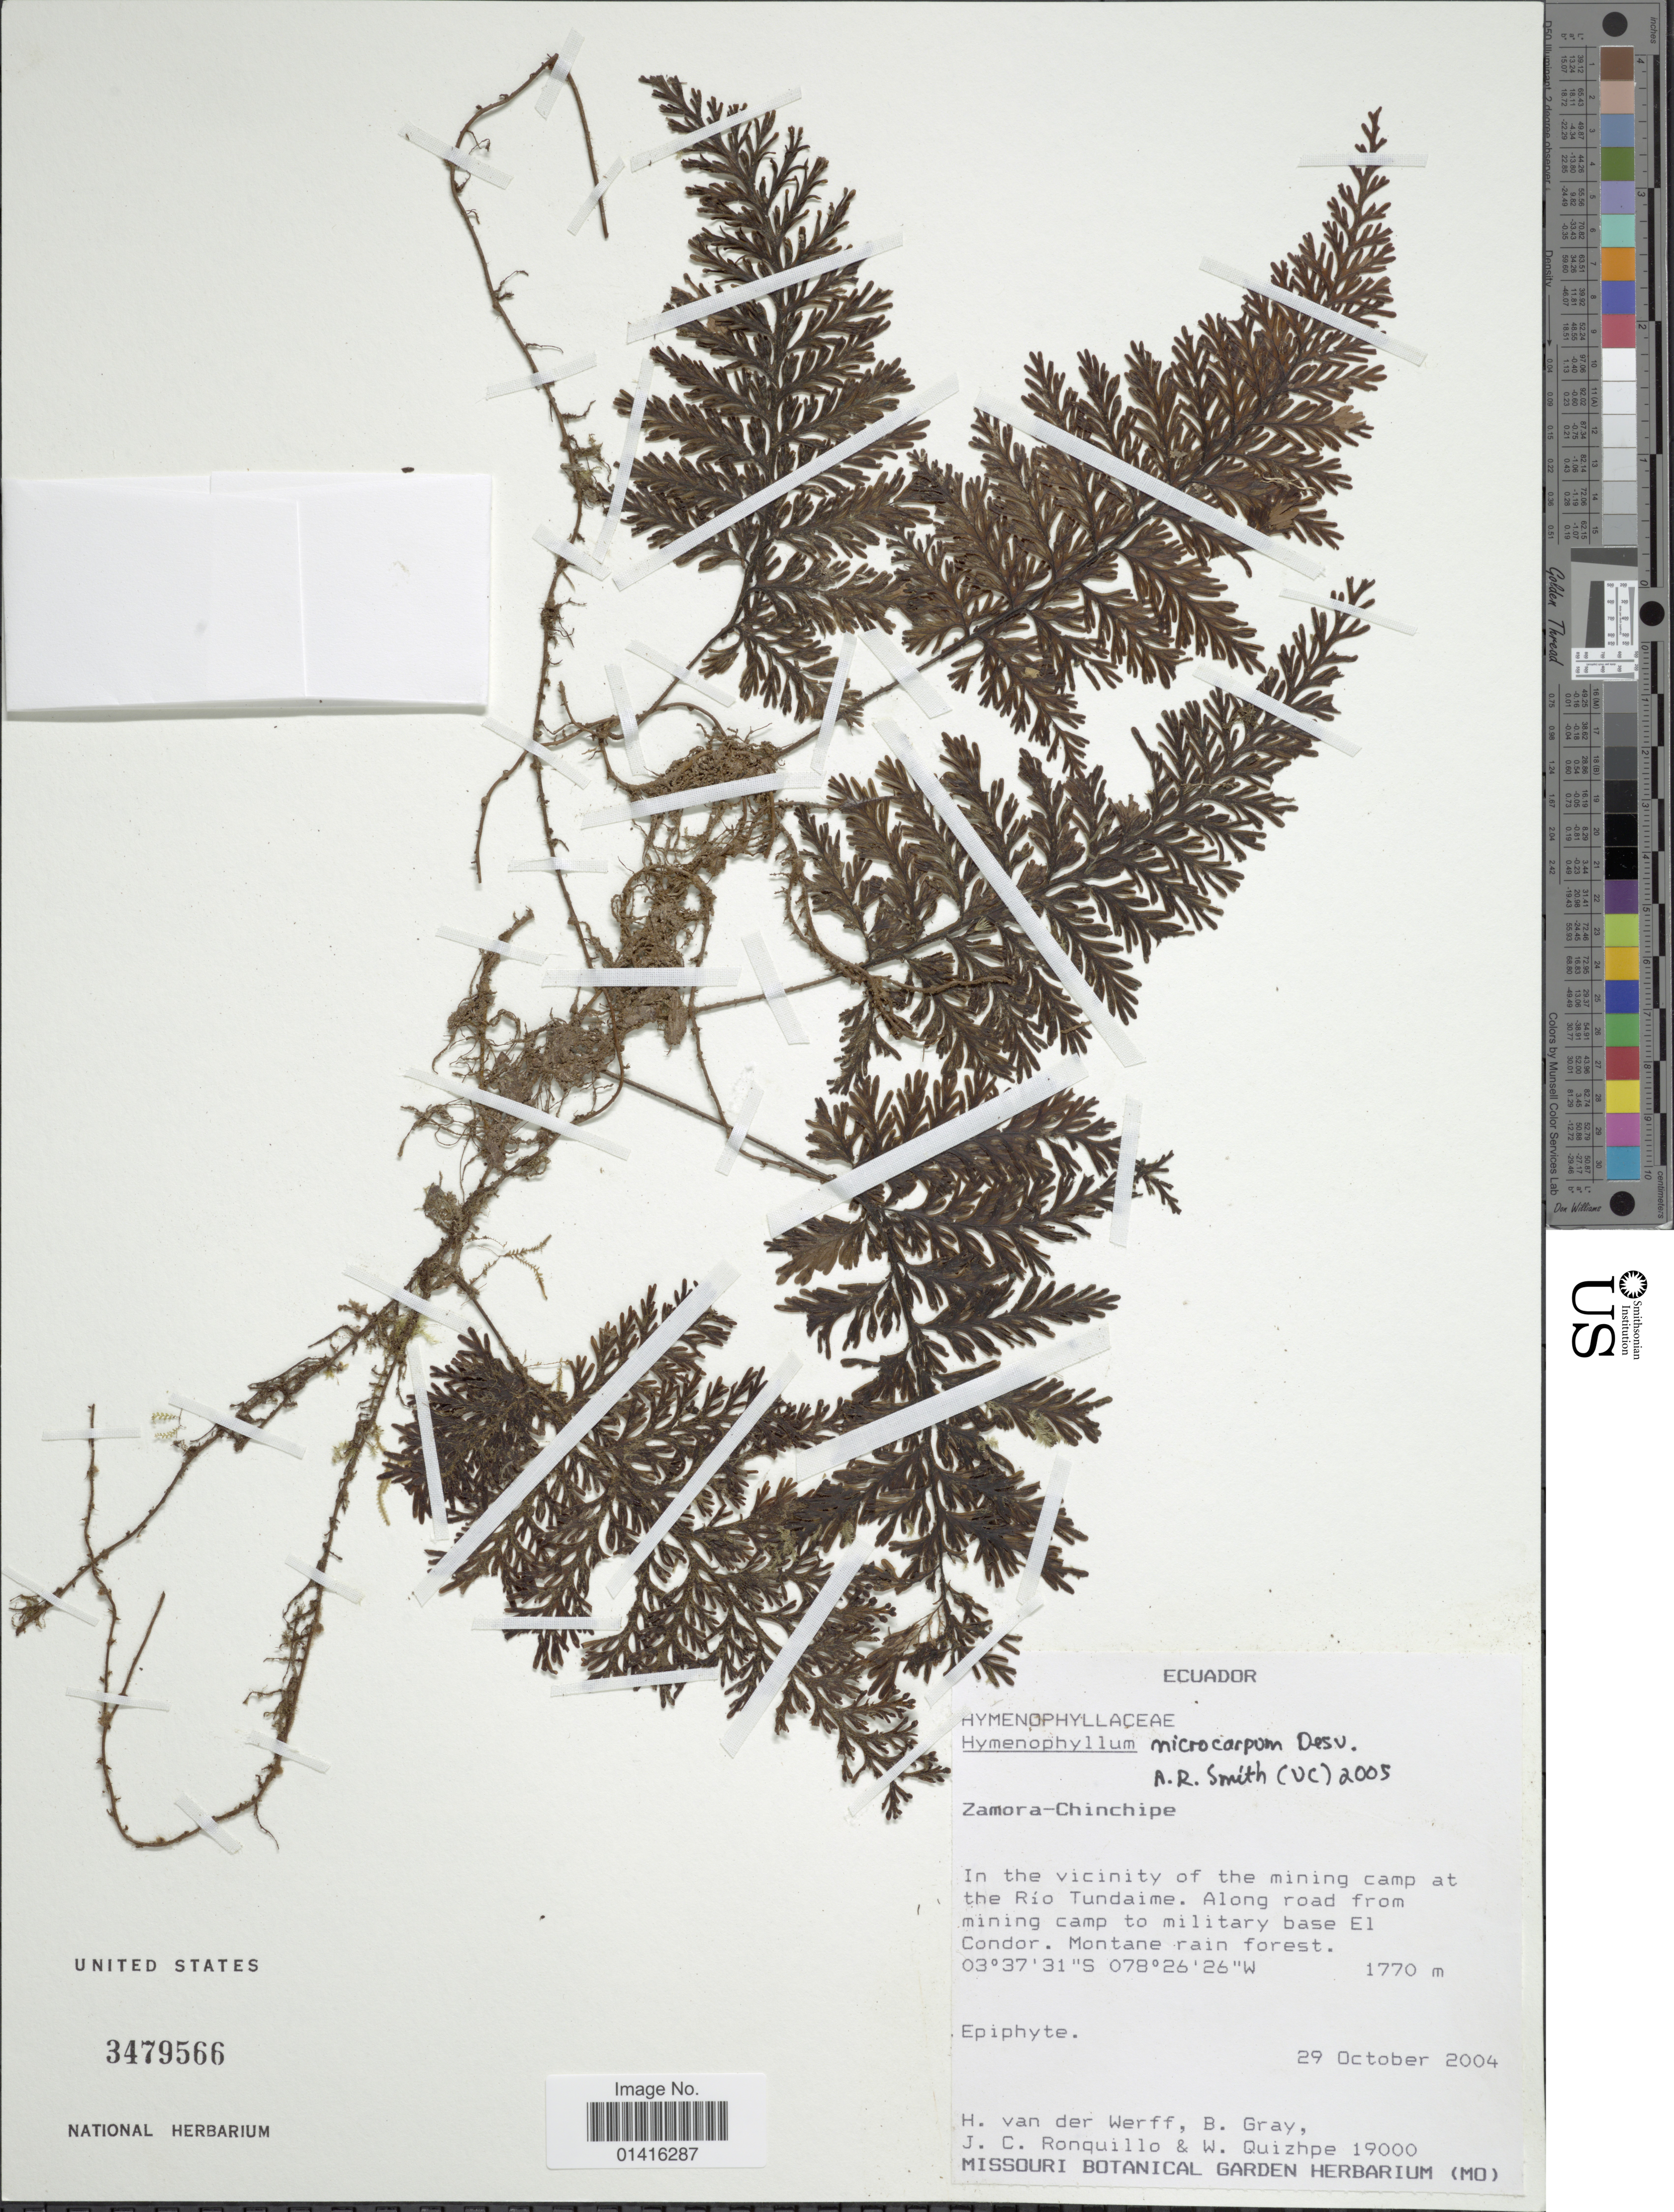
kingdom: Plantae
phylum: Tracheophyta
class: Polypodiopsida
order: Hymenophyllales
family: Hymenophyllaceae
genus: Hymenophyllum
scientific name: Hymenophyllum microcarpum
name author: (Desv.) Lellinger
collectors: H. van der Werff, B. Gray, J. Ronquillo & W. Quizhpe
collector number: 19000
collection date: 2004-10-29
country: Ecuador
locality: Zamora-Chinchipe, in the vicinity of the mining camp at the mining camp at the Río Tundaime, along road from mining camp to military base El Condor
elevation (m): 1770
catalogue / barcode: US 3295822